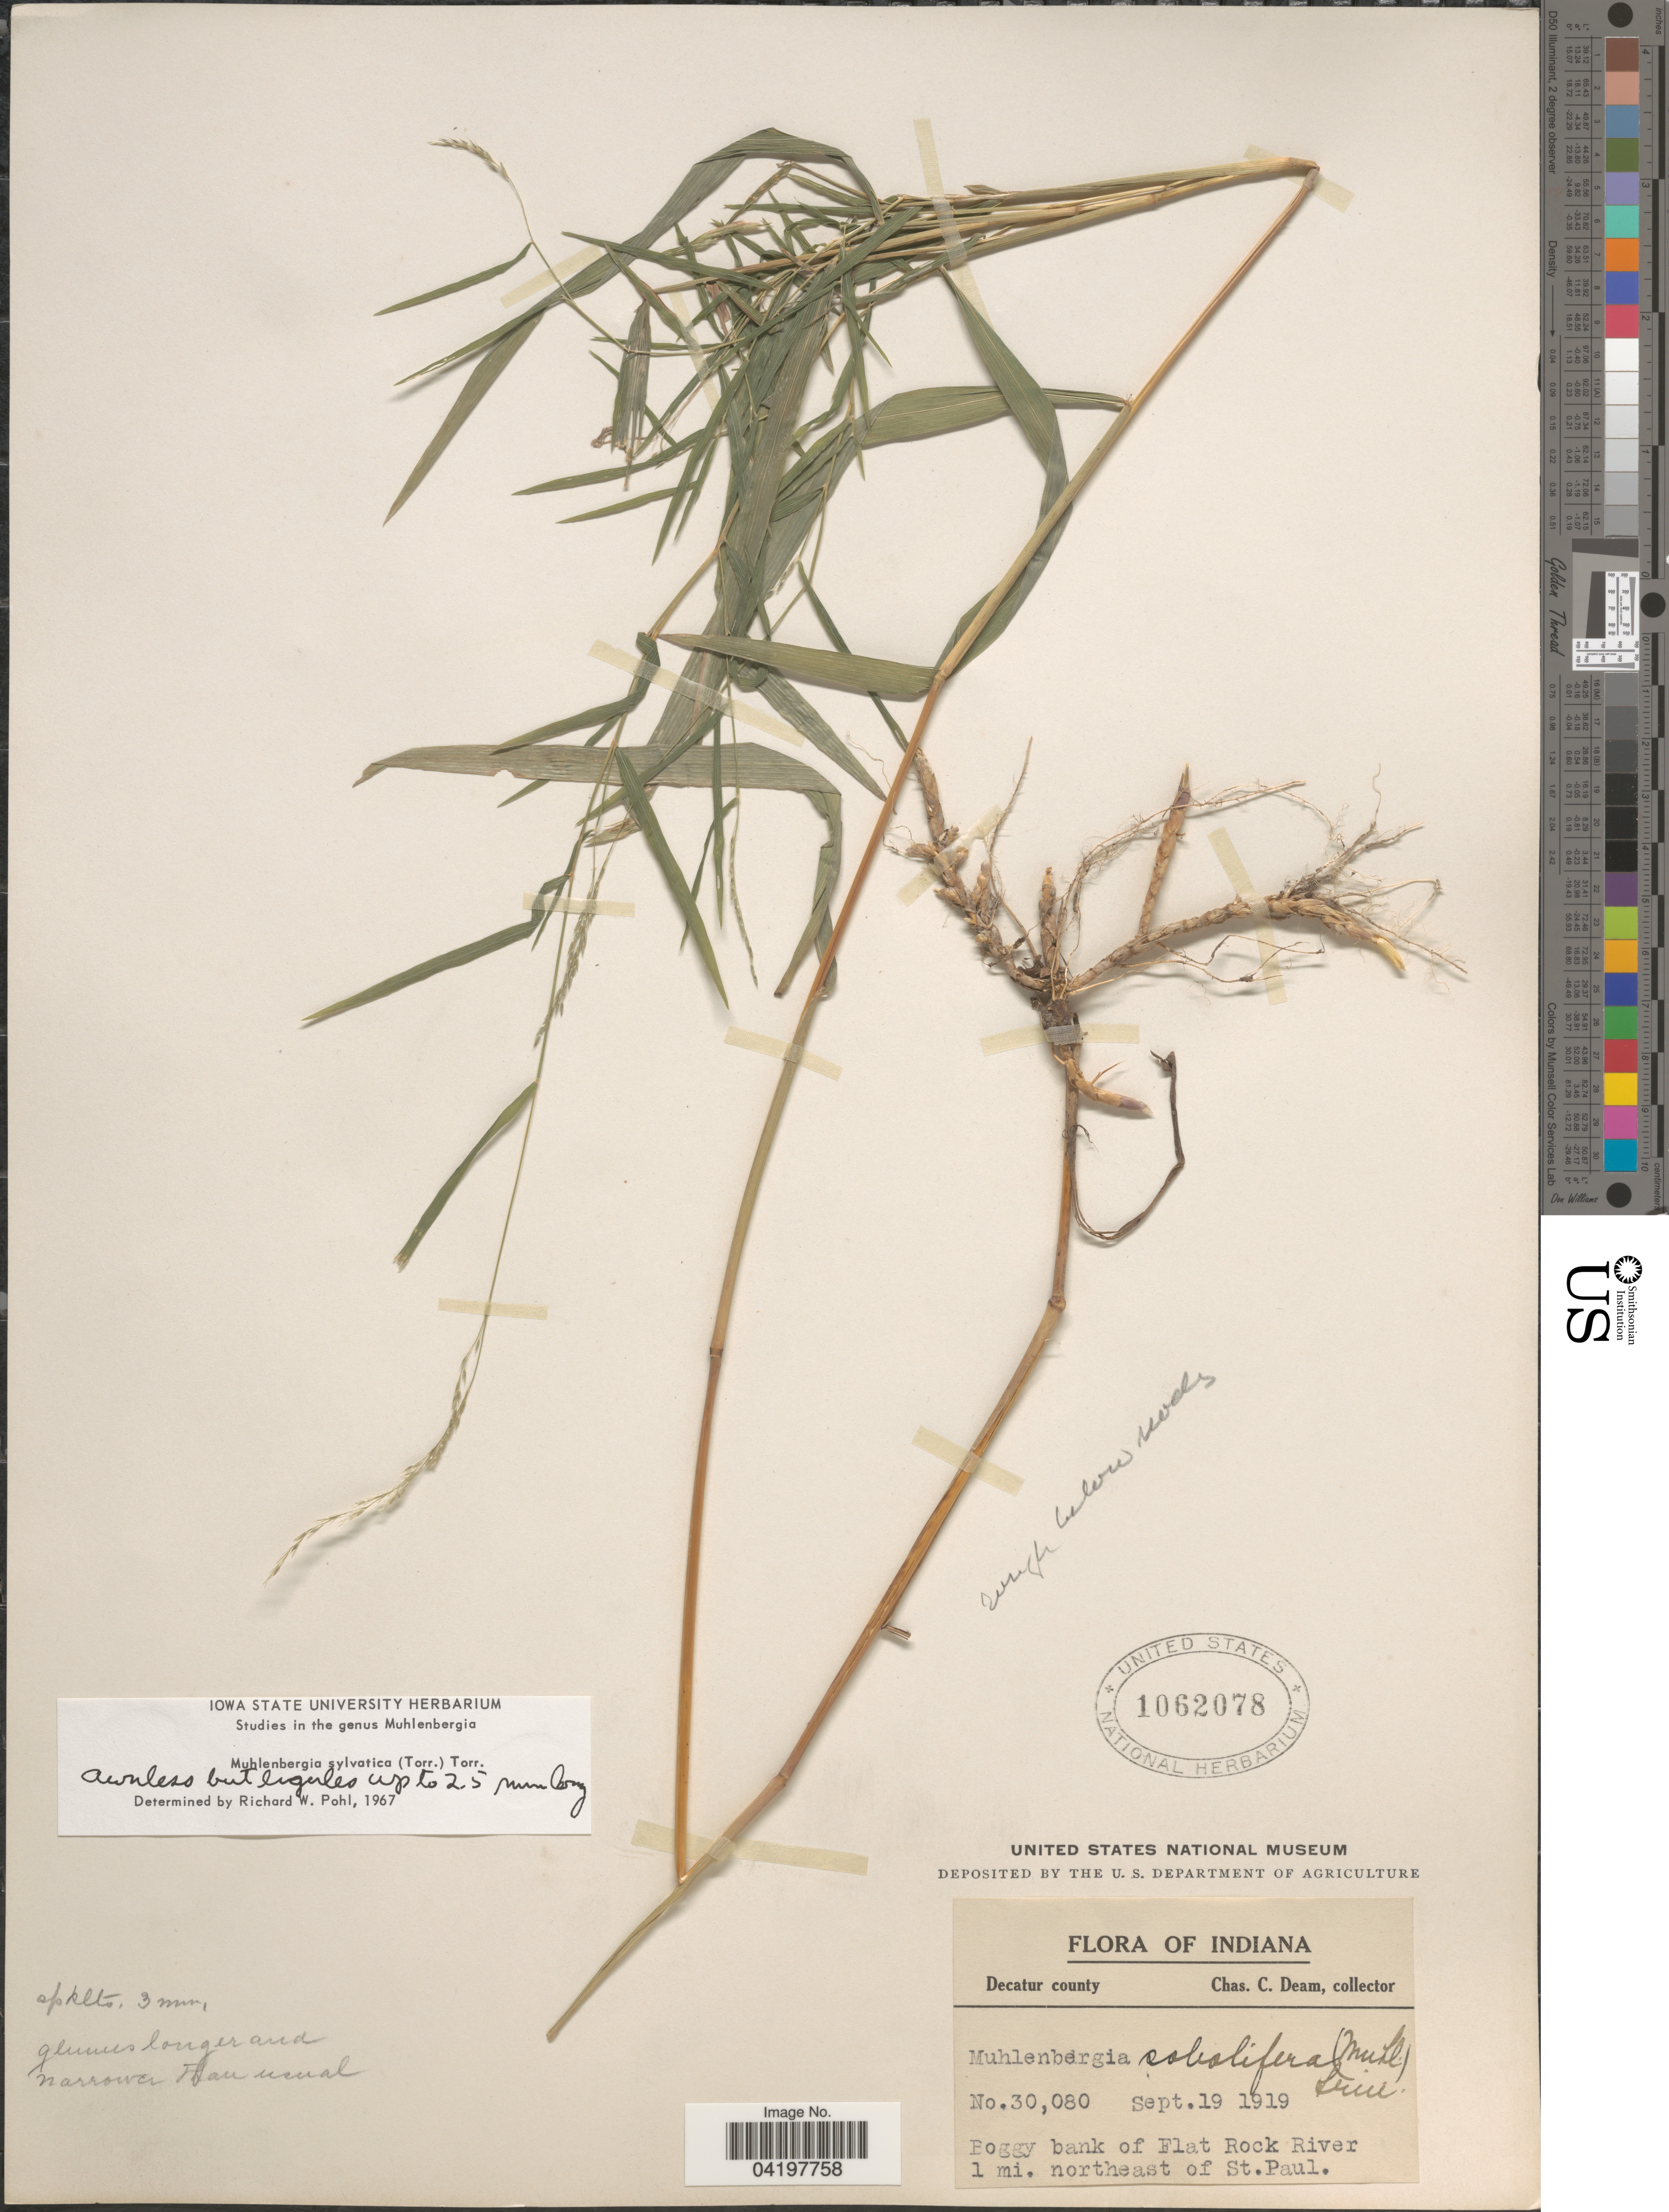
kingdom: Plantae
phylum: Tracheophyta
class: Liliopsida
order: Poales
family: Poaceae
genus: Muhlenbergia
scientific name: Muhlenbergia sylvatica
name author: (Torr.) Torr. ex A. Gray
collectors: C. C. Deam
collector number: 30080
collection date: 1919-09-19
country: United States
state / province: Indiana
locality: Decatur county. Boggy bank of Flat Rock River 1 mi. northeast of St. Paul.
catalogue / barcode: US 1062078